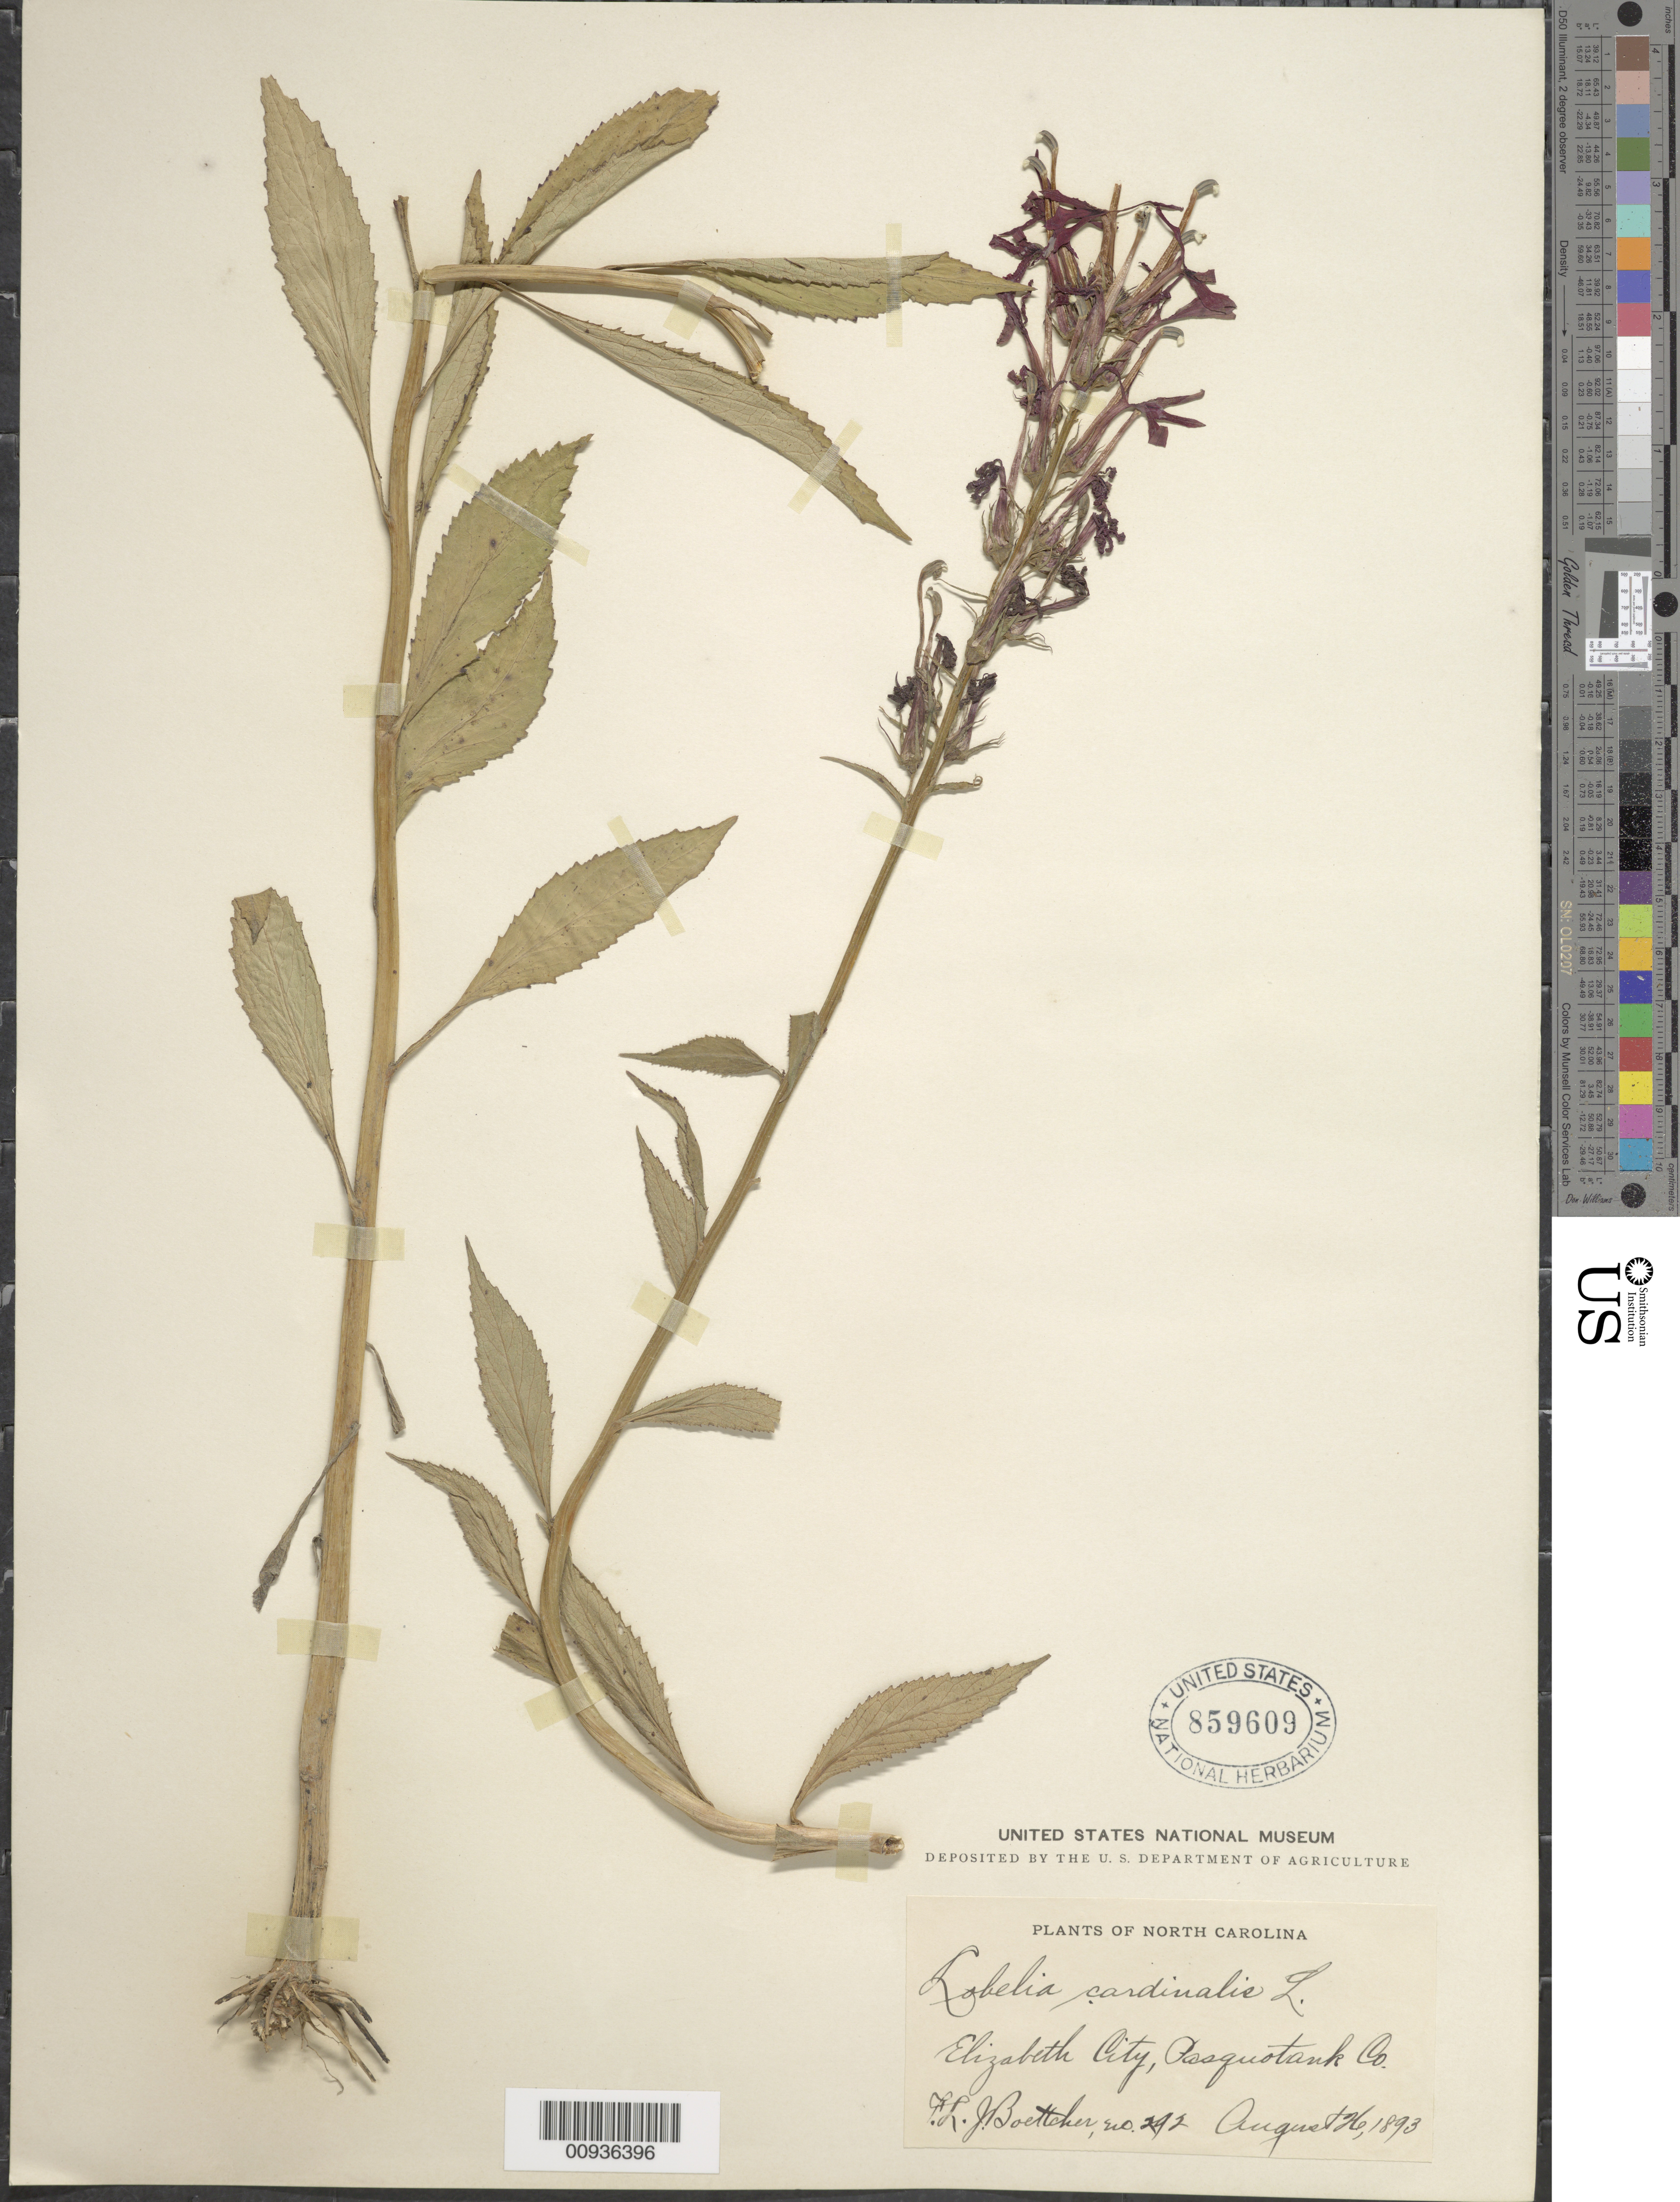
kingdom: Plantae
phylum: Tracheophyta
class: Magnoliopsida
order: Asterales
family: Campanulaceae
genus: Lobelia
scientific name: Lobelia cardinalis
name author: L.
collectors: F. Boettcher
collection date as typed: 26 Aug 1893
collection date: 1893-08-26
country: United States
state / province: North Carolina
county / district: Pasquotank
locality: Elizabeth city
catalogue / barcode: US 859609